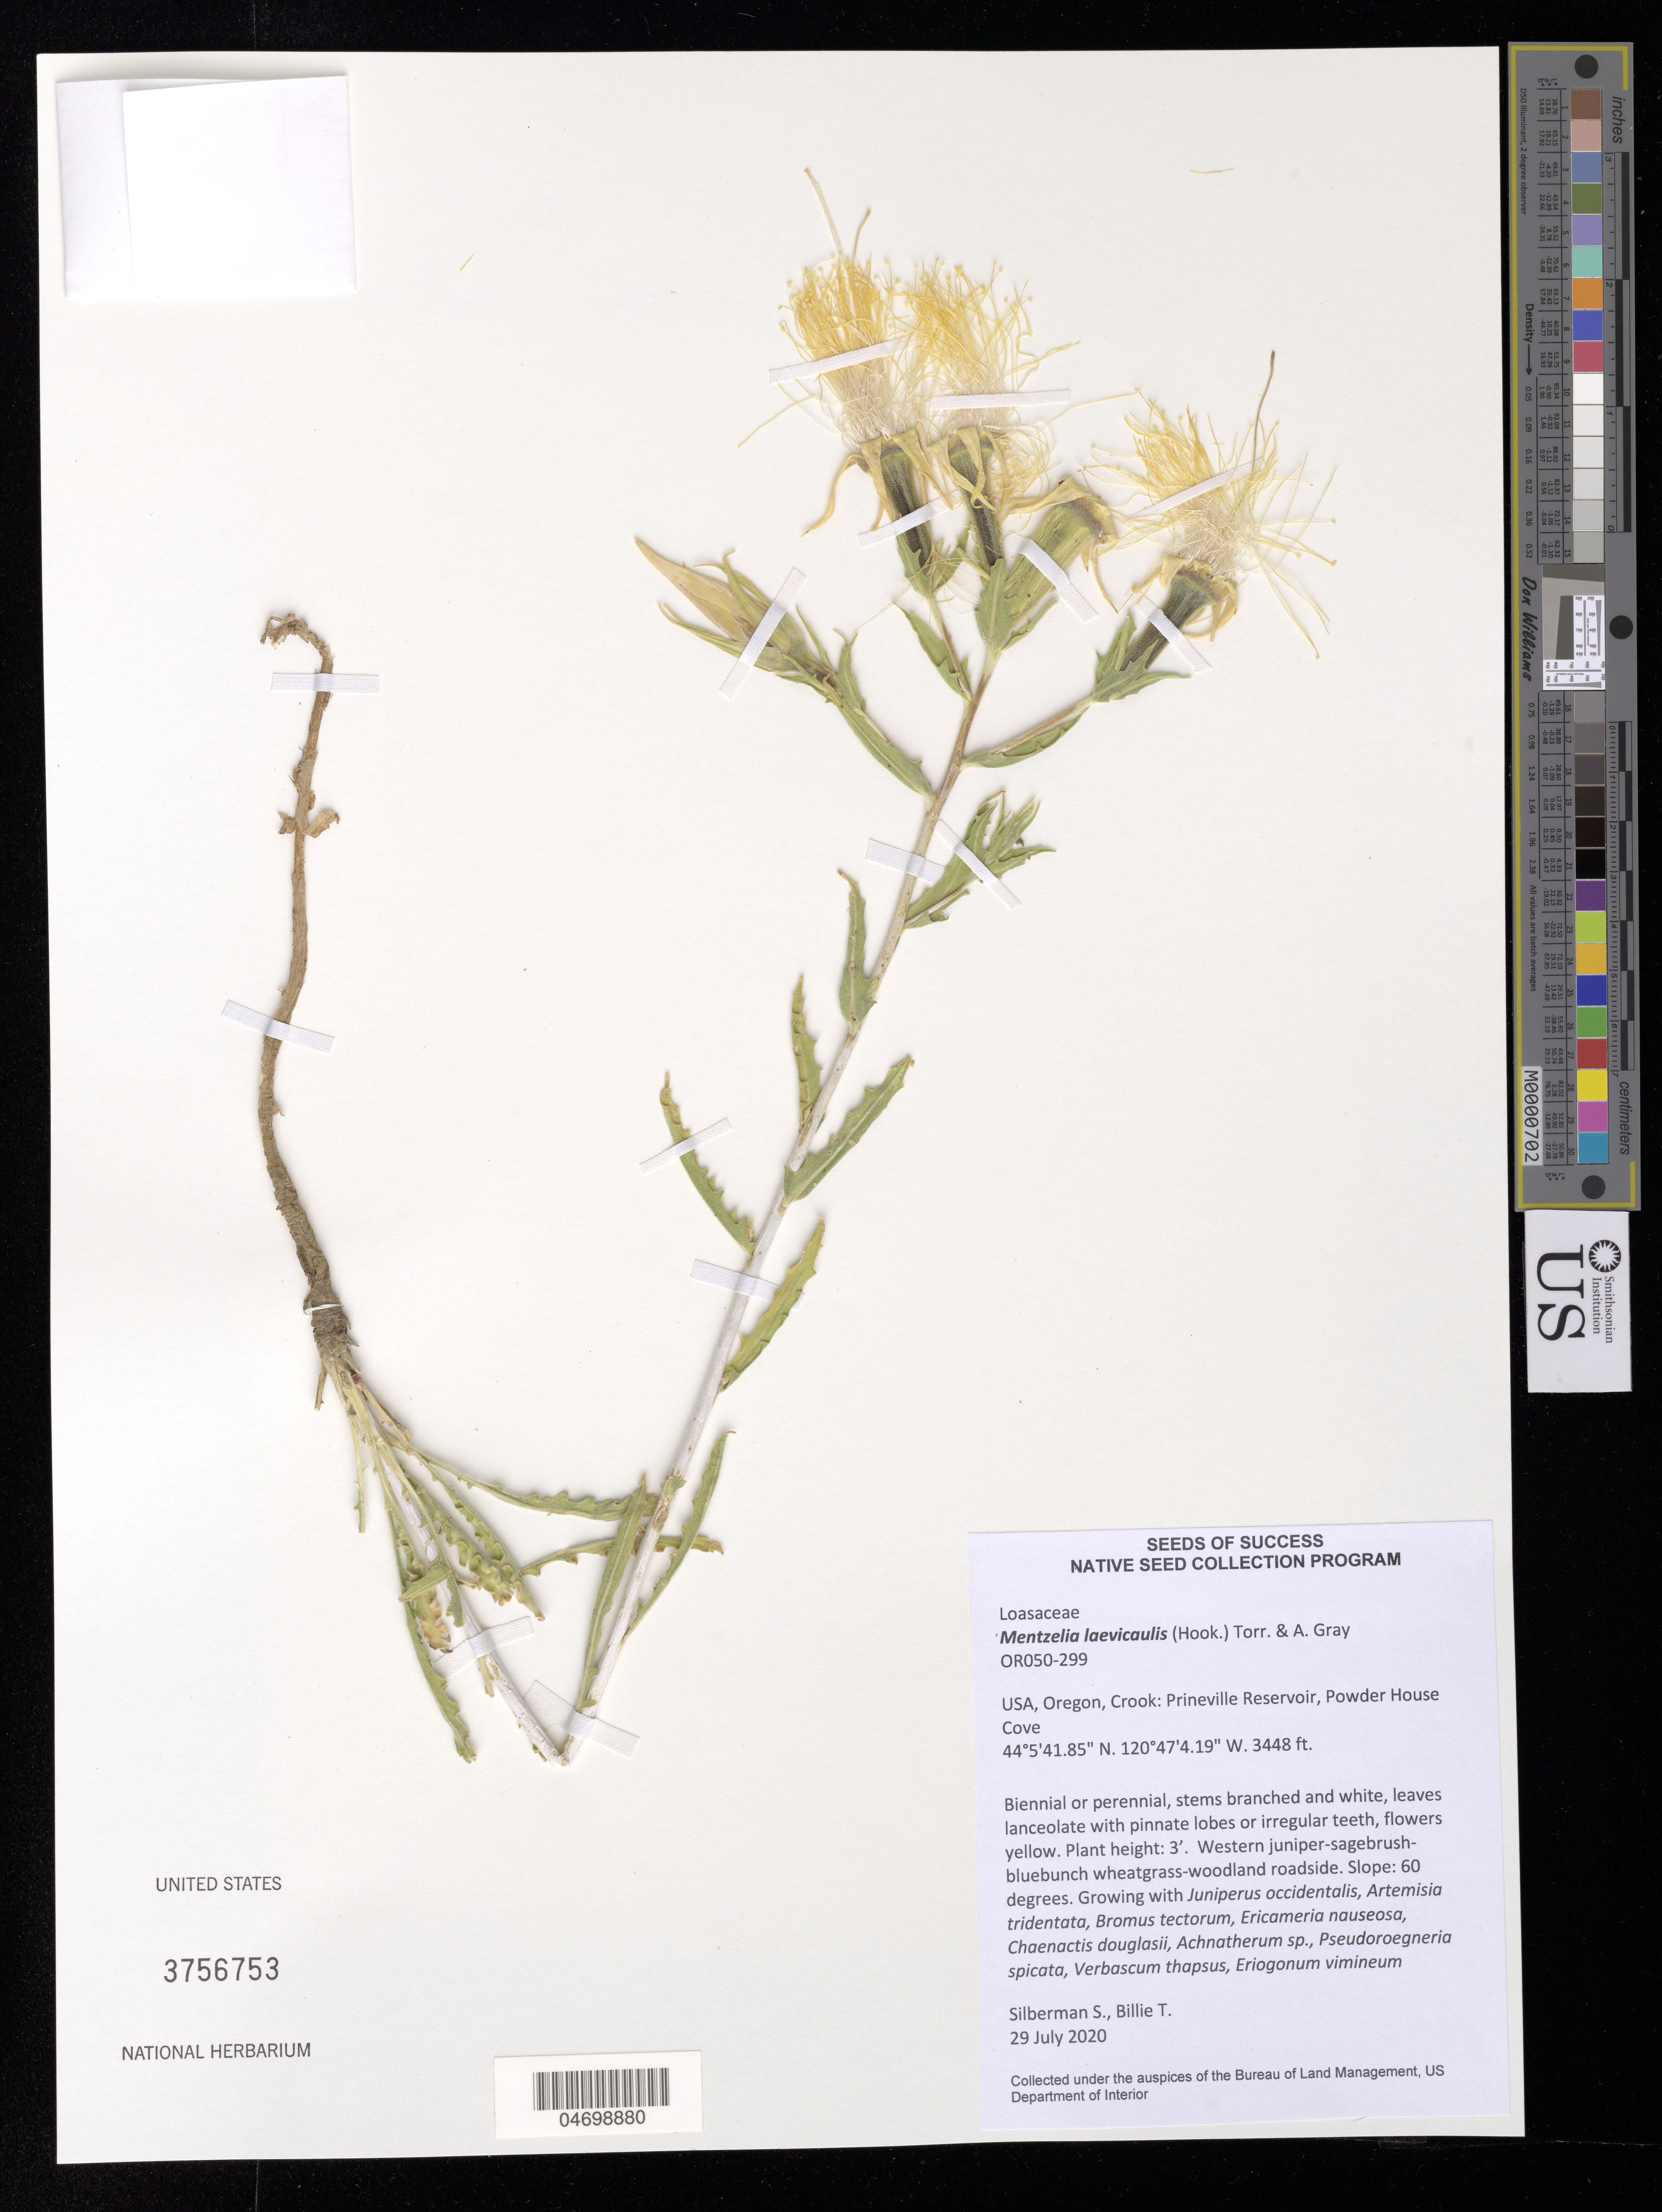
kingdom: Plantae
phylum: Tracheophyta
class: Magnoliopsida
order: Cornales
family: Loasaceae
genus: Mentzelia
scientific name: Mentzelia laevicaulis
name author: (Douglas ex Hook.) Torr. & A. Gray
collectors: S. Silberman & T. Billie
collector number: OR050-299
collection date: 2020-07-29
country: United States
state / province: Oregon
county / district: Crook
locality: Prineville Reservoir, Powder House Cove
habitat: Western juniper-sagebrush-bluebunch wheatgrass-woodland roadside. With Artemisia tridentata, Bromus tectorum, Ericameria nauseosa, etc.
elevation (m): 1051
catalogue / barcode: US 3756753